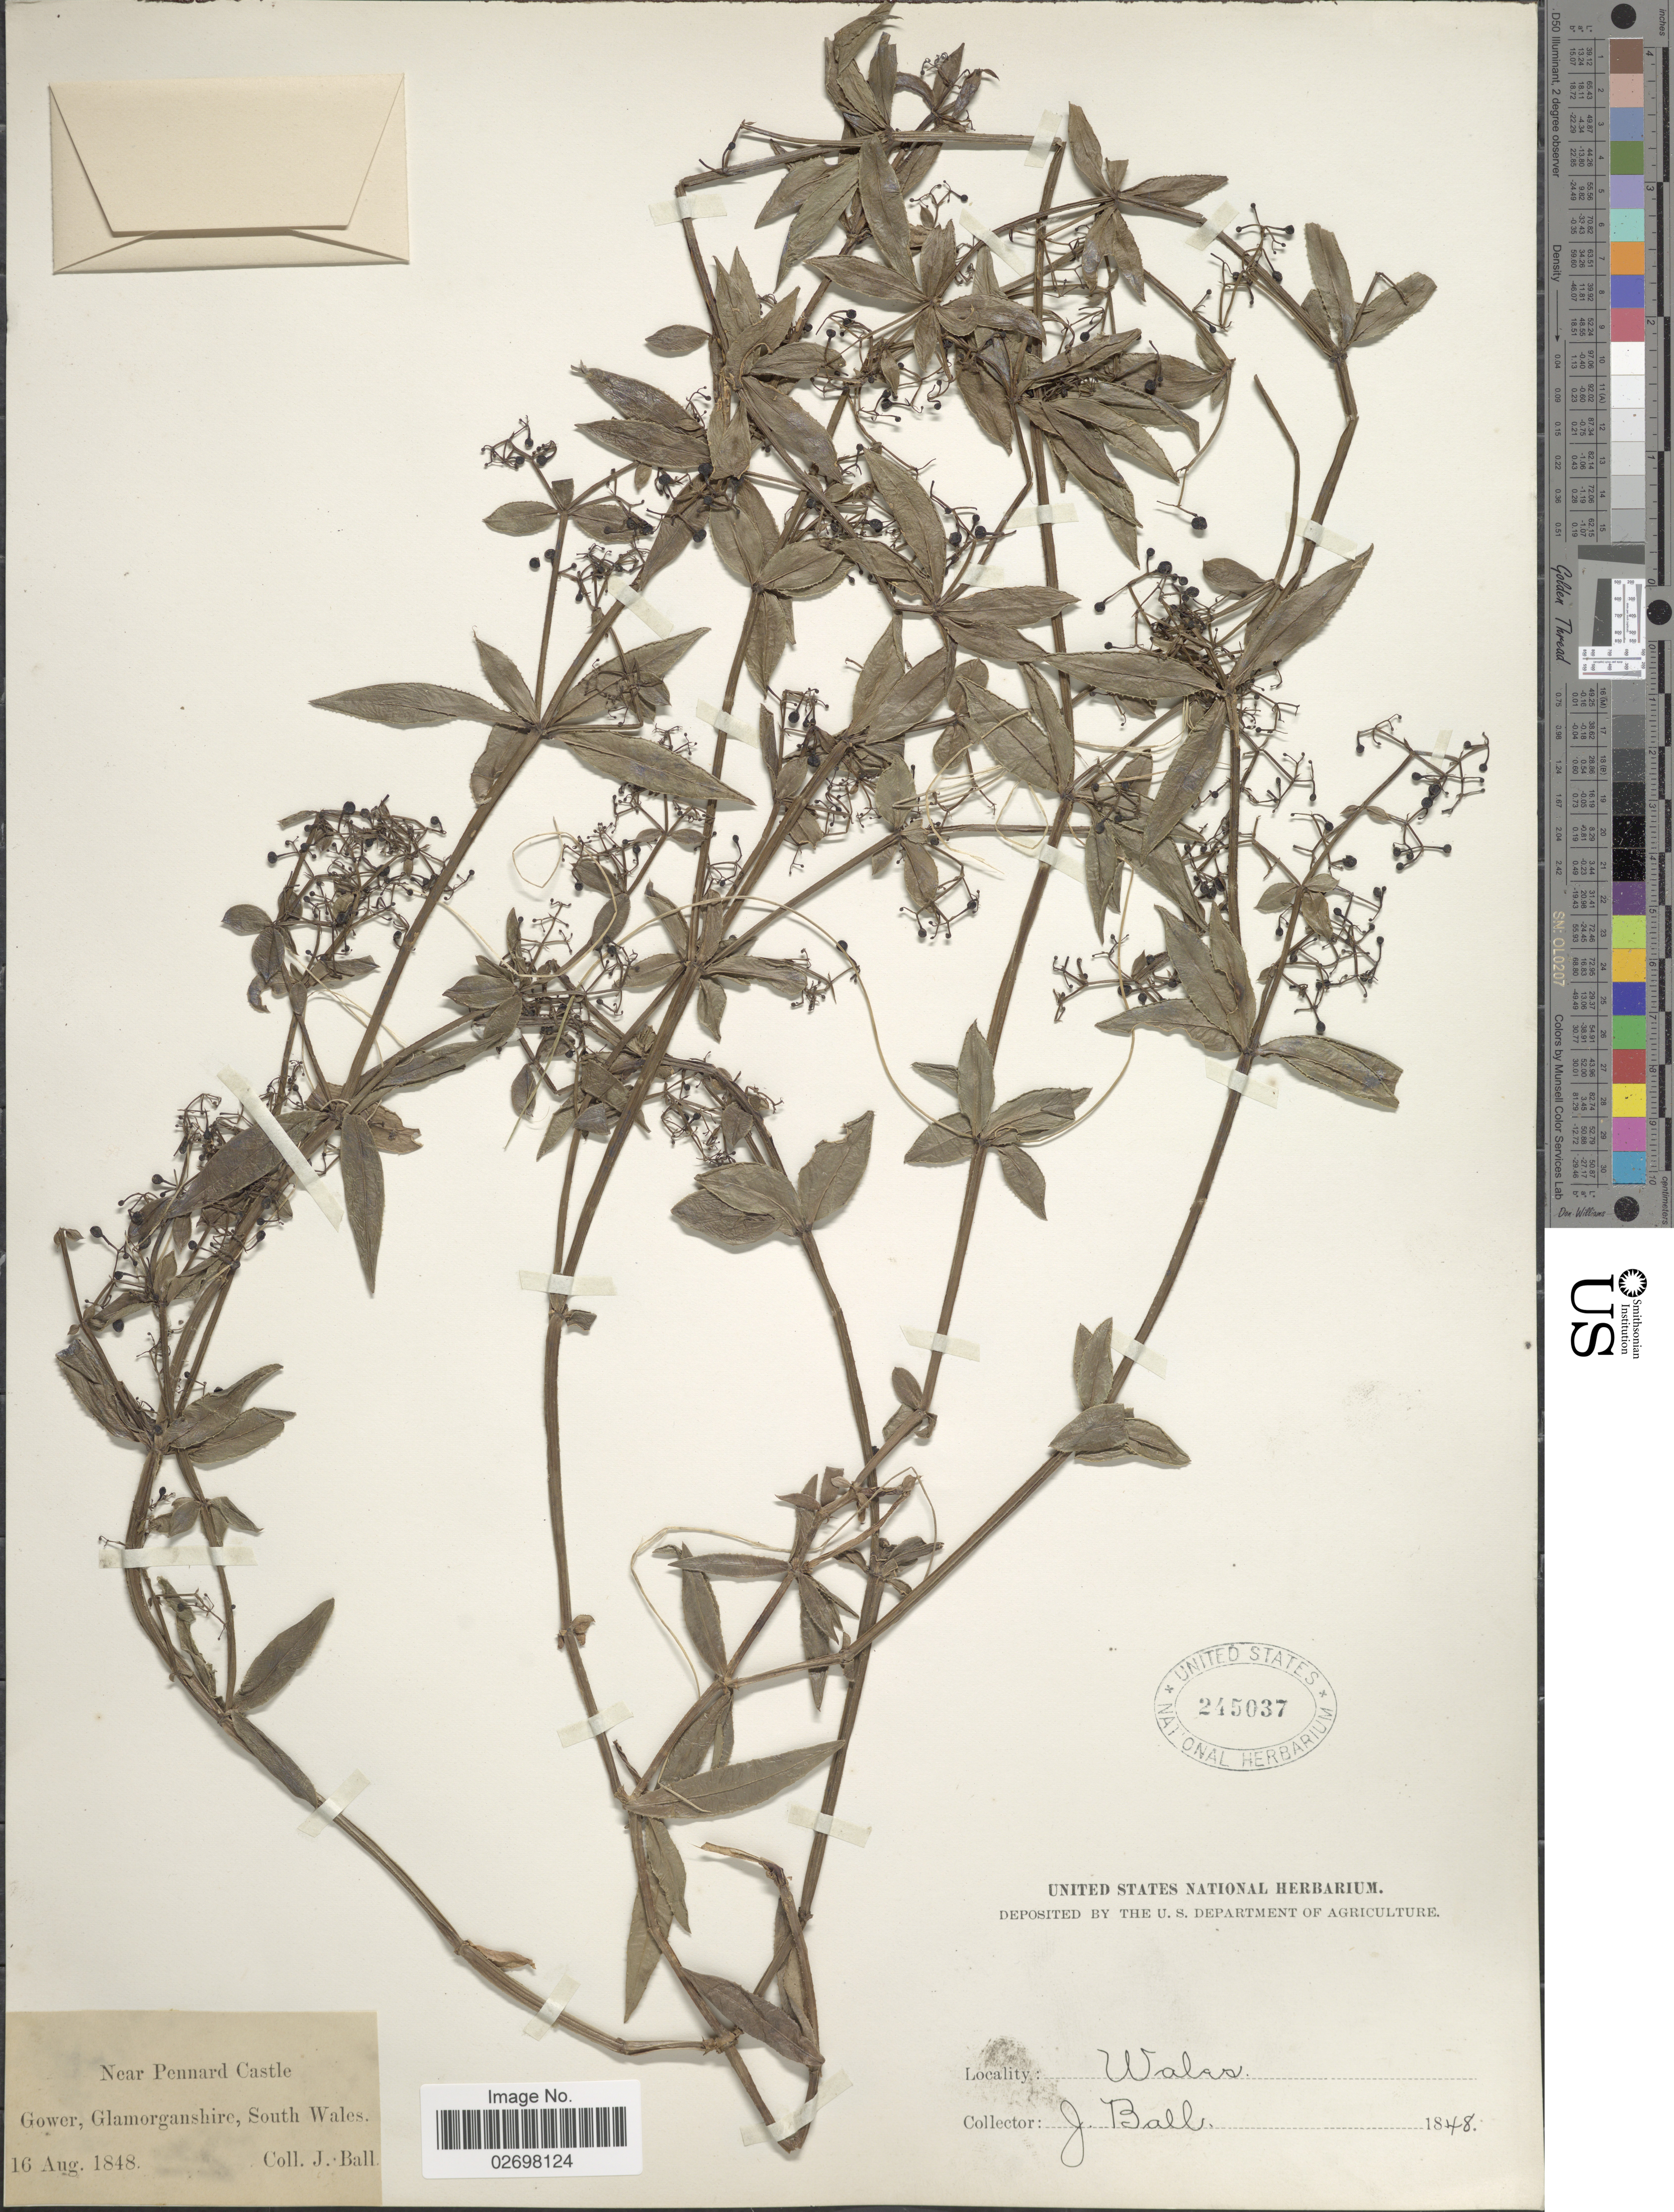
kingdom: Plantae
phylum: Tracheophyta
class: Magnoliopsida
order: Gentianales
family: Rubiaceae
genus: Galium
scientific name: Galium sp.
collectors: J. Ball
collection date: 1848-08-16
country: United Kingdom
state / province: Wales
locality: Near Pennard Castle Gower, Glamorganshire, South Wales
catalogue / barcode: US 245037